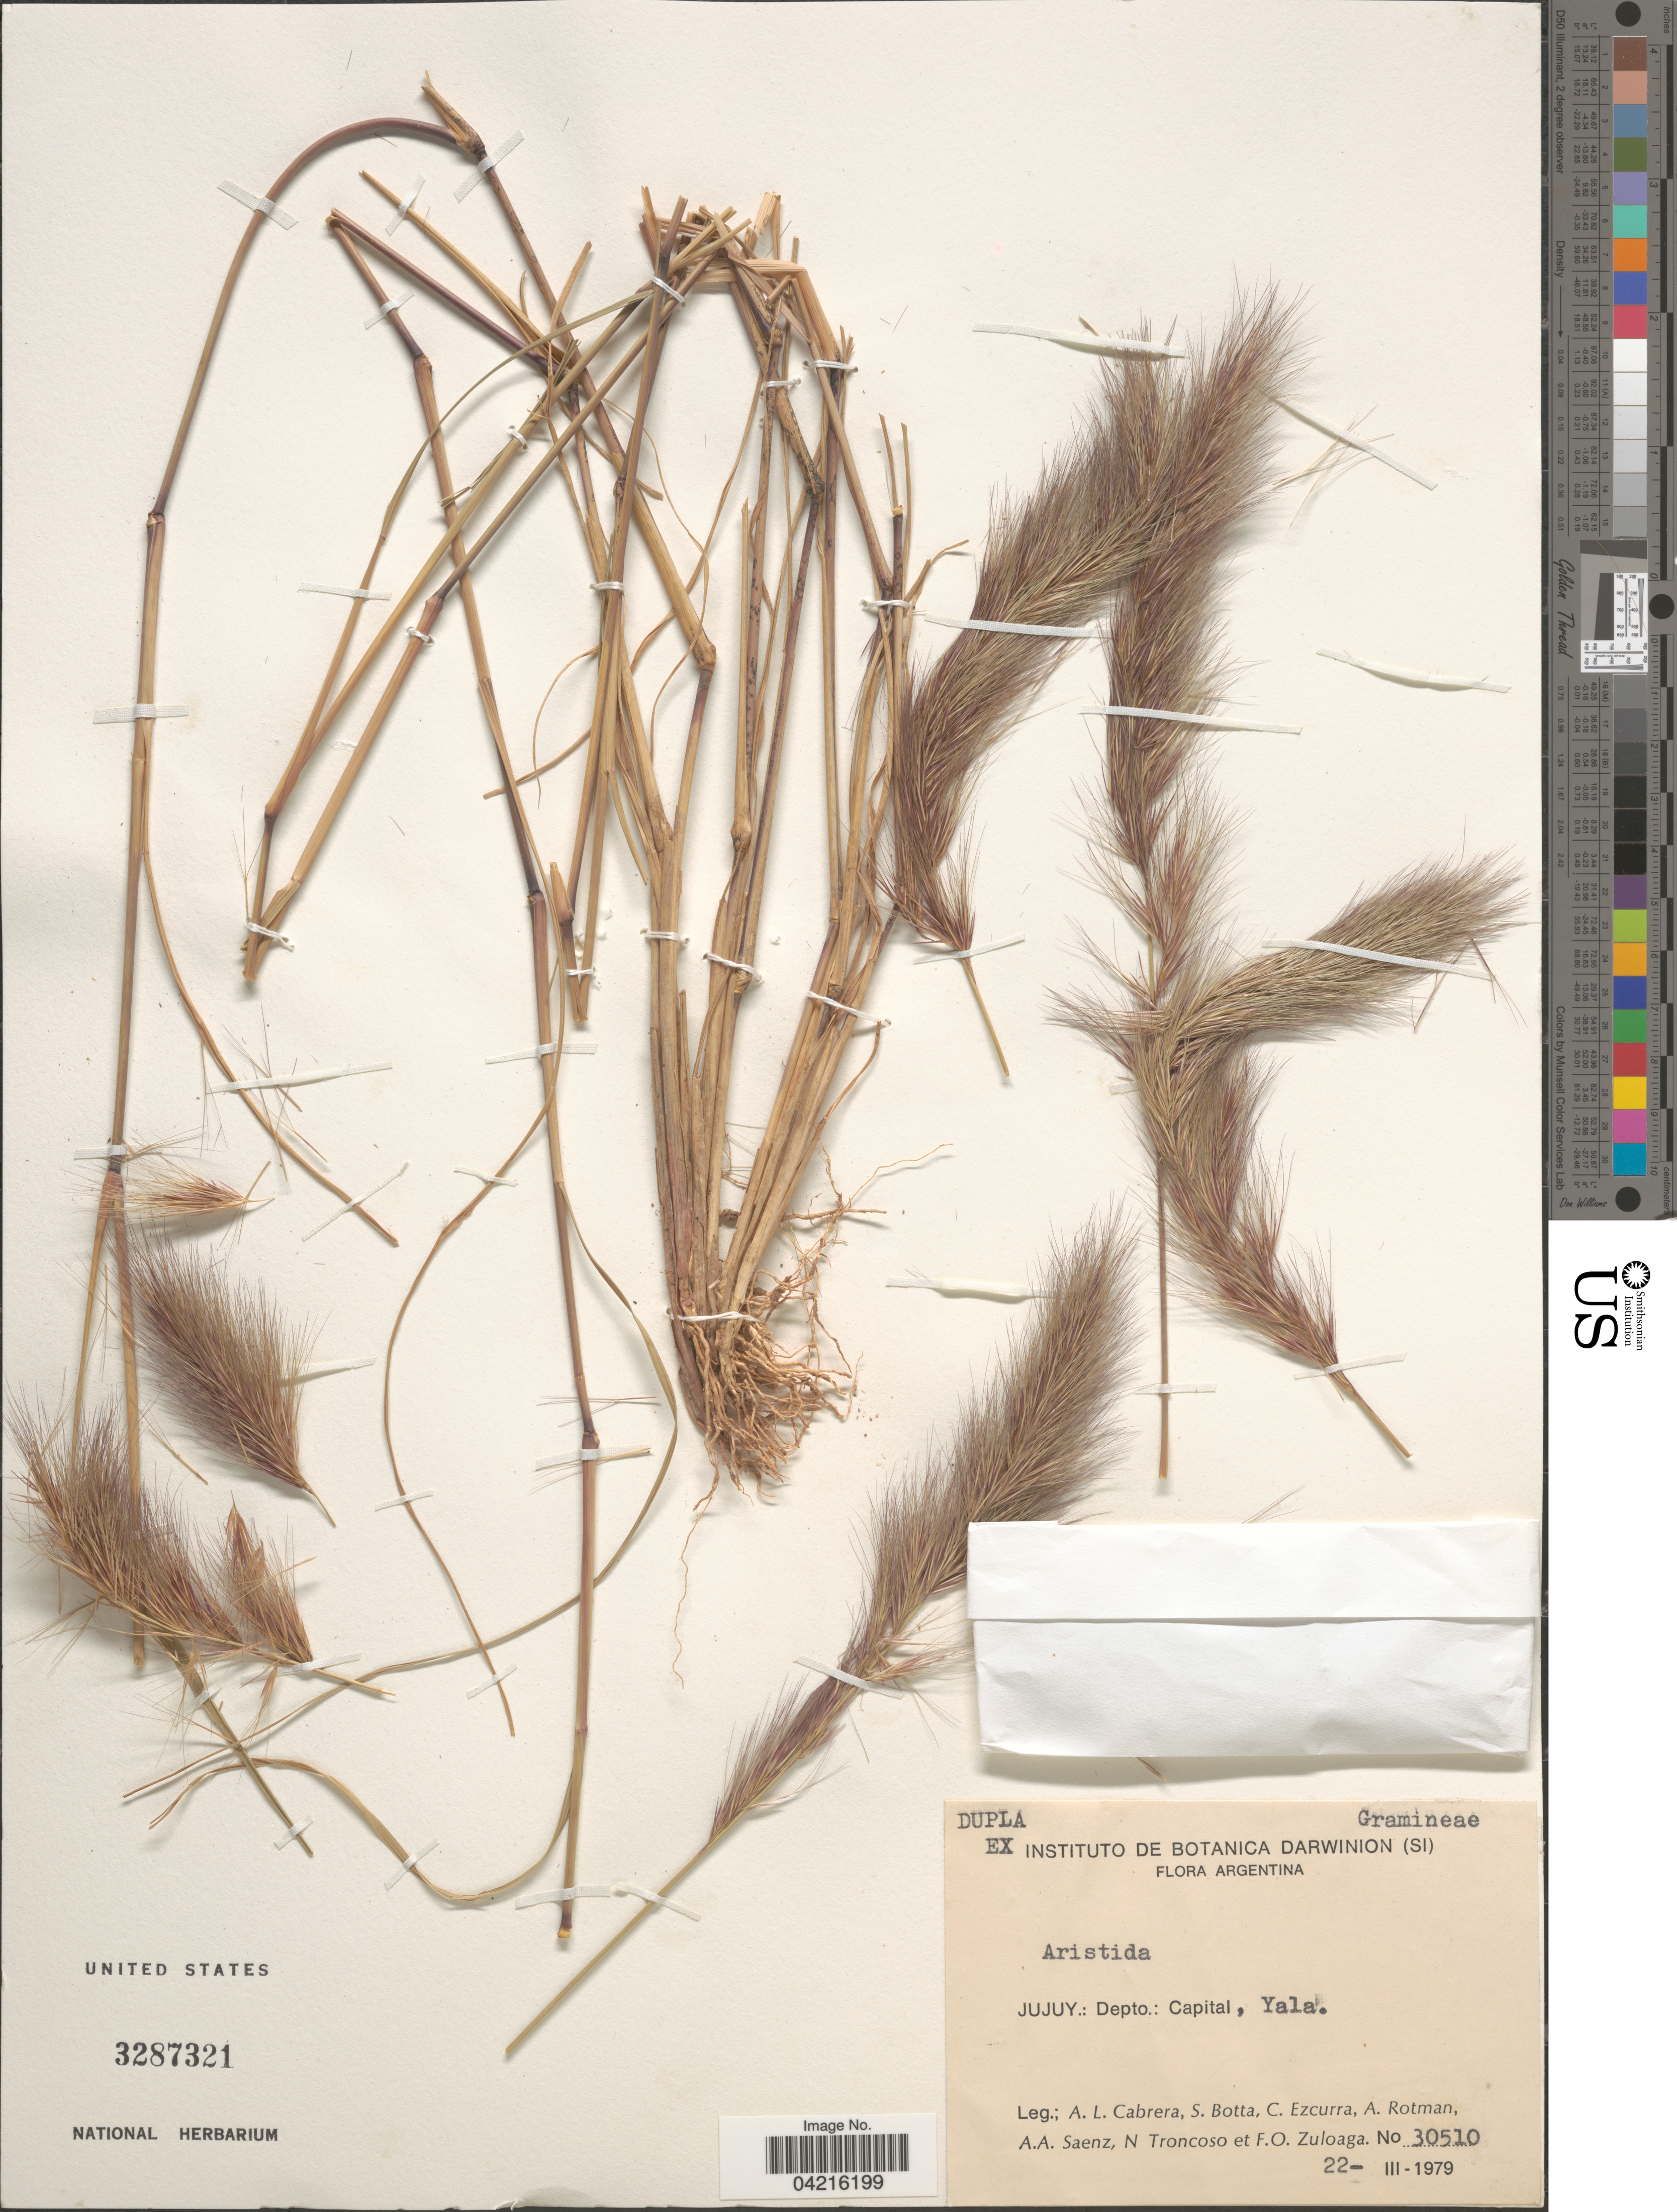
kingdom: Plantae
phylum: Tracheophyta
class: Liliopsida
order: Poales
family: Poaceae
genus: Aristida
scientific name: Aristida sp.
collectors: A. L. Cabrera, S. Botta, C. Ezcurra, A. D. Rotman & et al.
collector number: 30510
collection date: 1979-03-22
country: Argentina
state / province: Jujuy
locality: Depto.: Capital, Yala.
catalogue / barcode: US 3287321